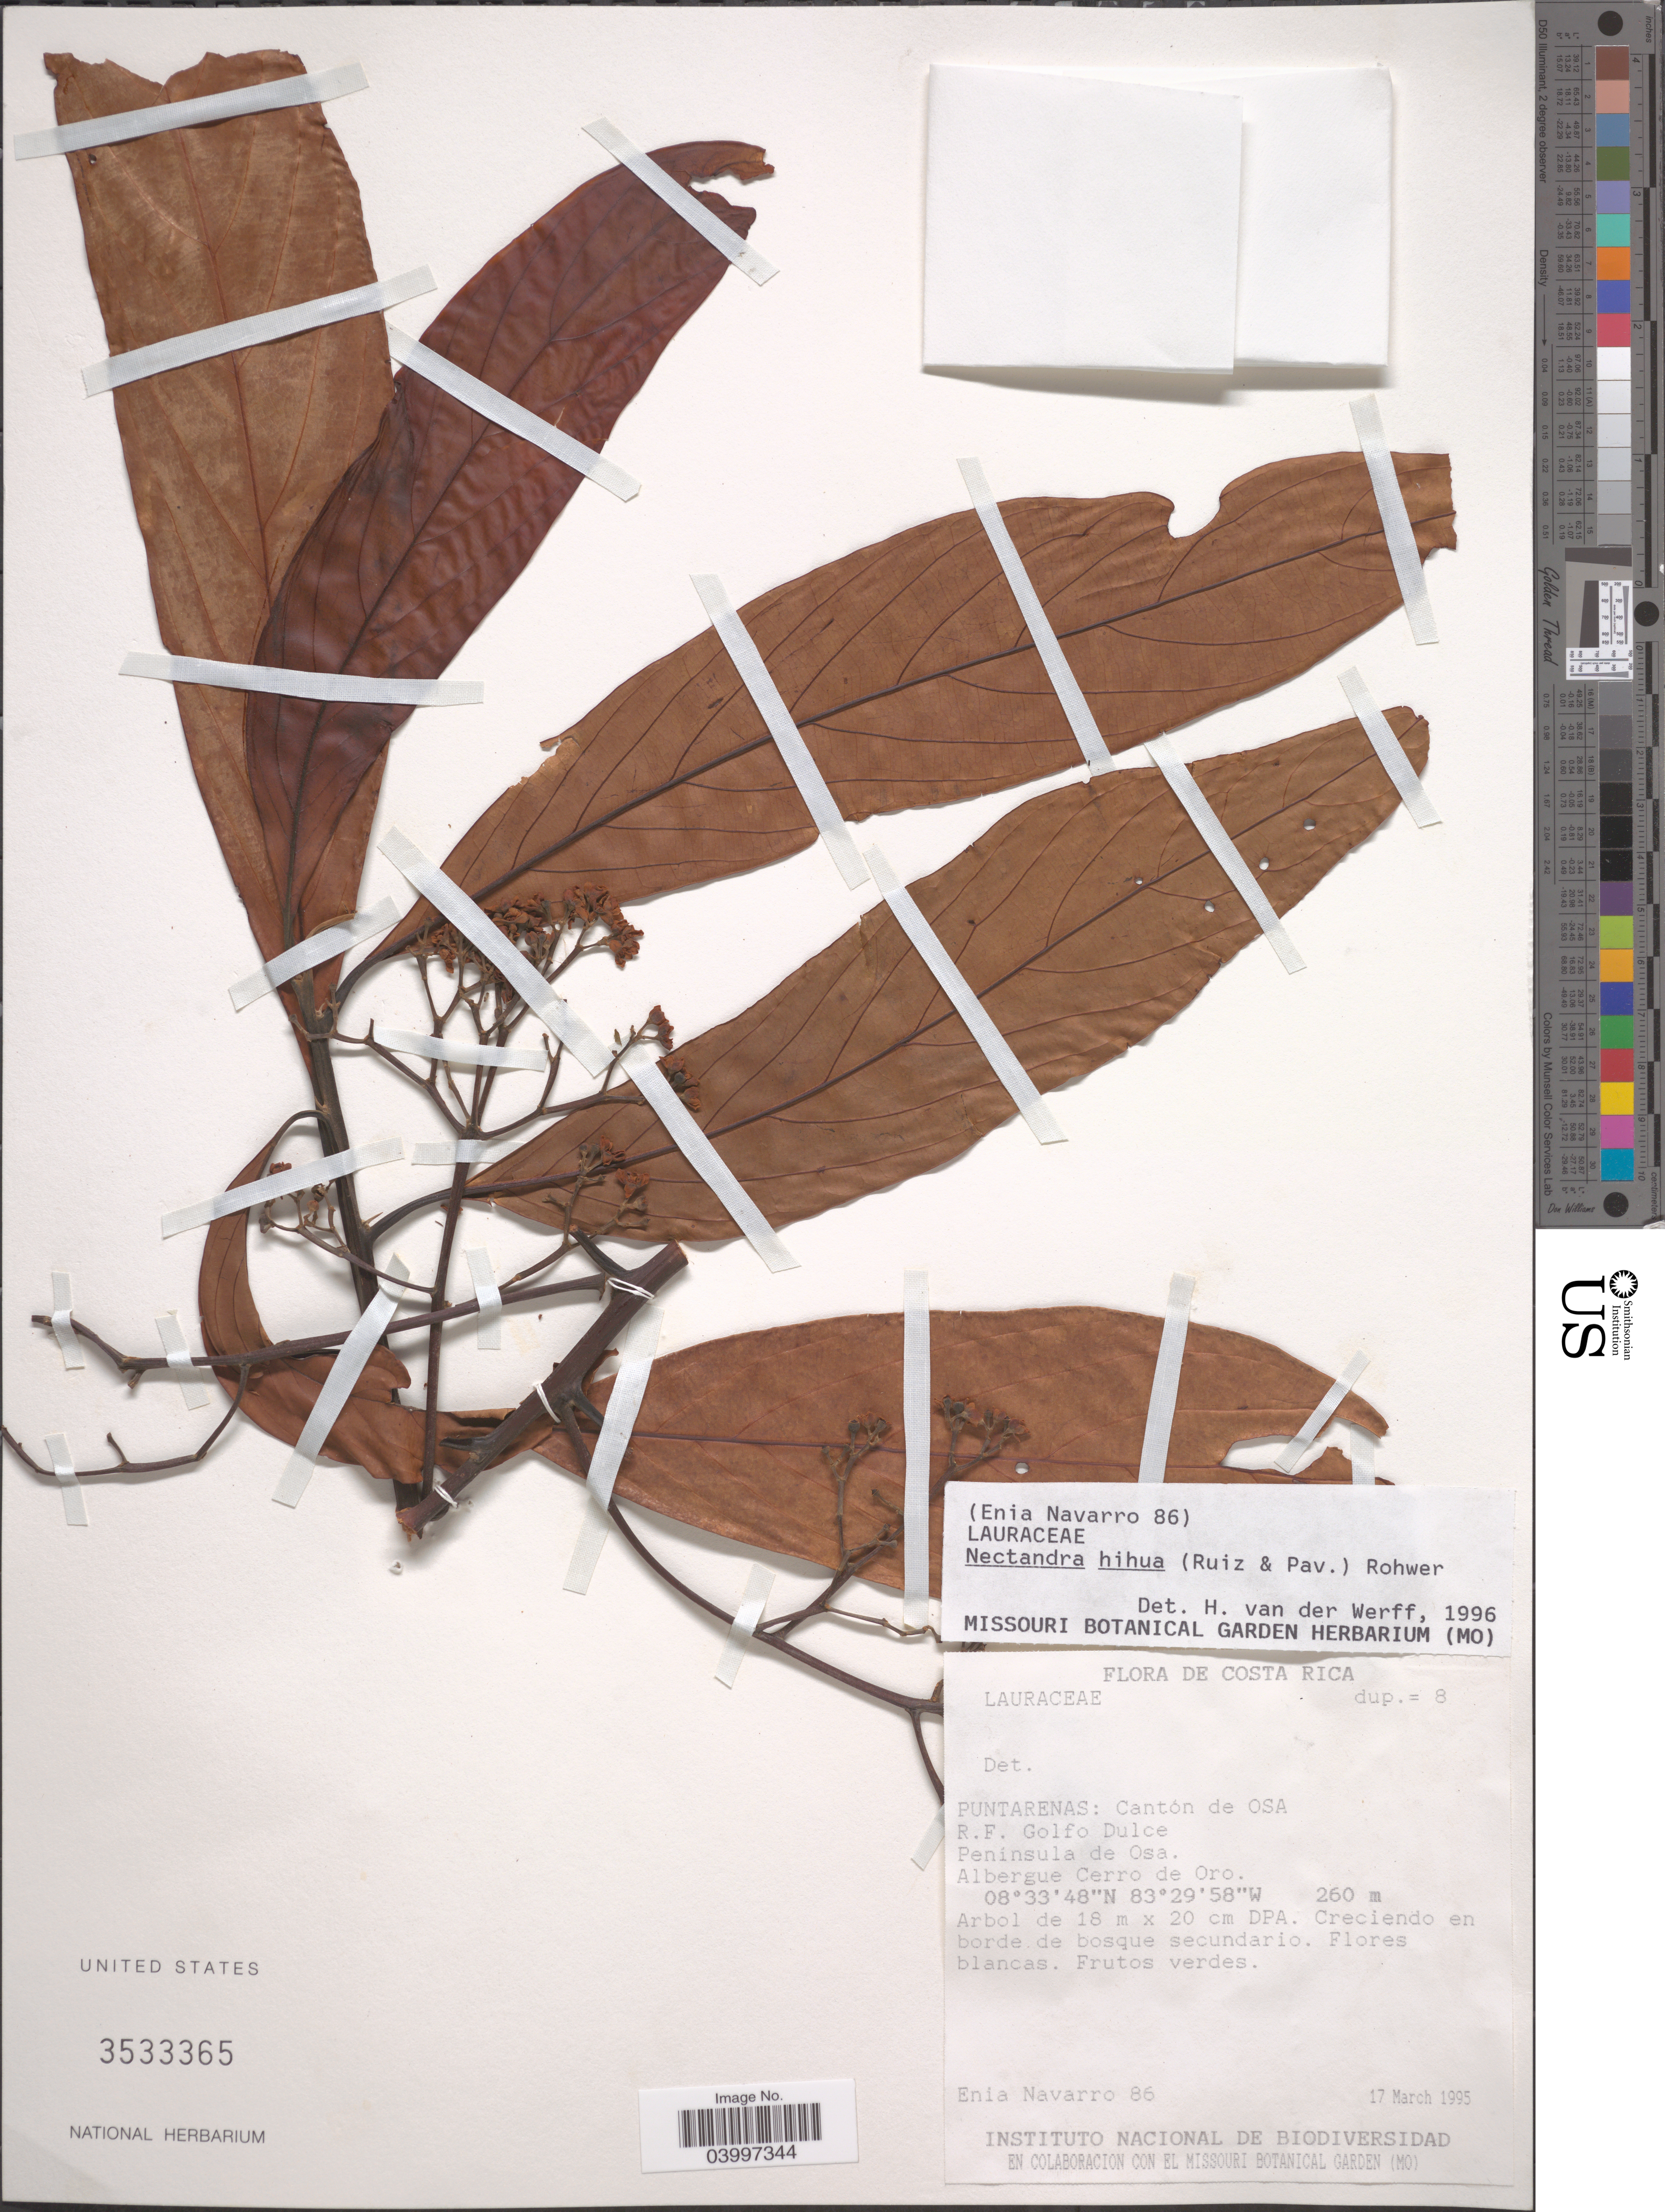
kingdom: Plantae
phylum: Tracheophyta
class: Magnoliopsida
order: Laurales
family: Lauraceae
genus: Nectandra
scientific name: Nectandra hihua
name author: (Ruiz & Pav.) Rohwer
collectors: E. Navarro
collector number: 86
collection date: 1995-03-17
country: Costa Rica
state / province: Puntarenas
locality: Cantón de OSA. R.F. Golfo Dulce. Peninsula de Osa. Albergue Cerro de Oro.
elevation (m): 260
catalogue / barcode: US 3533365